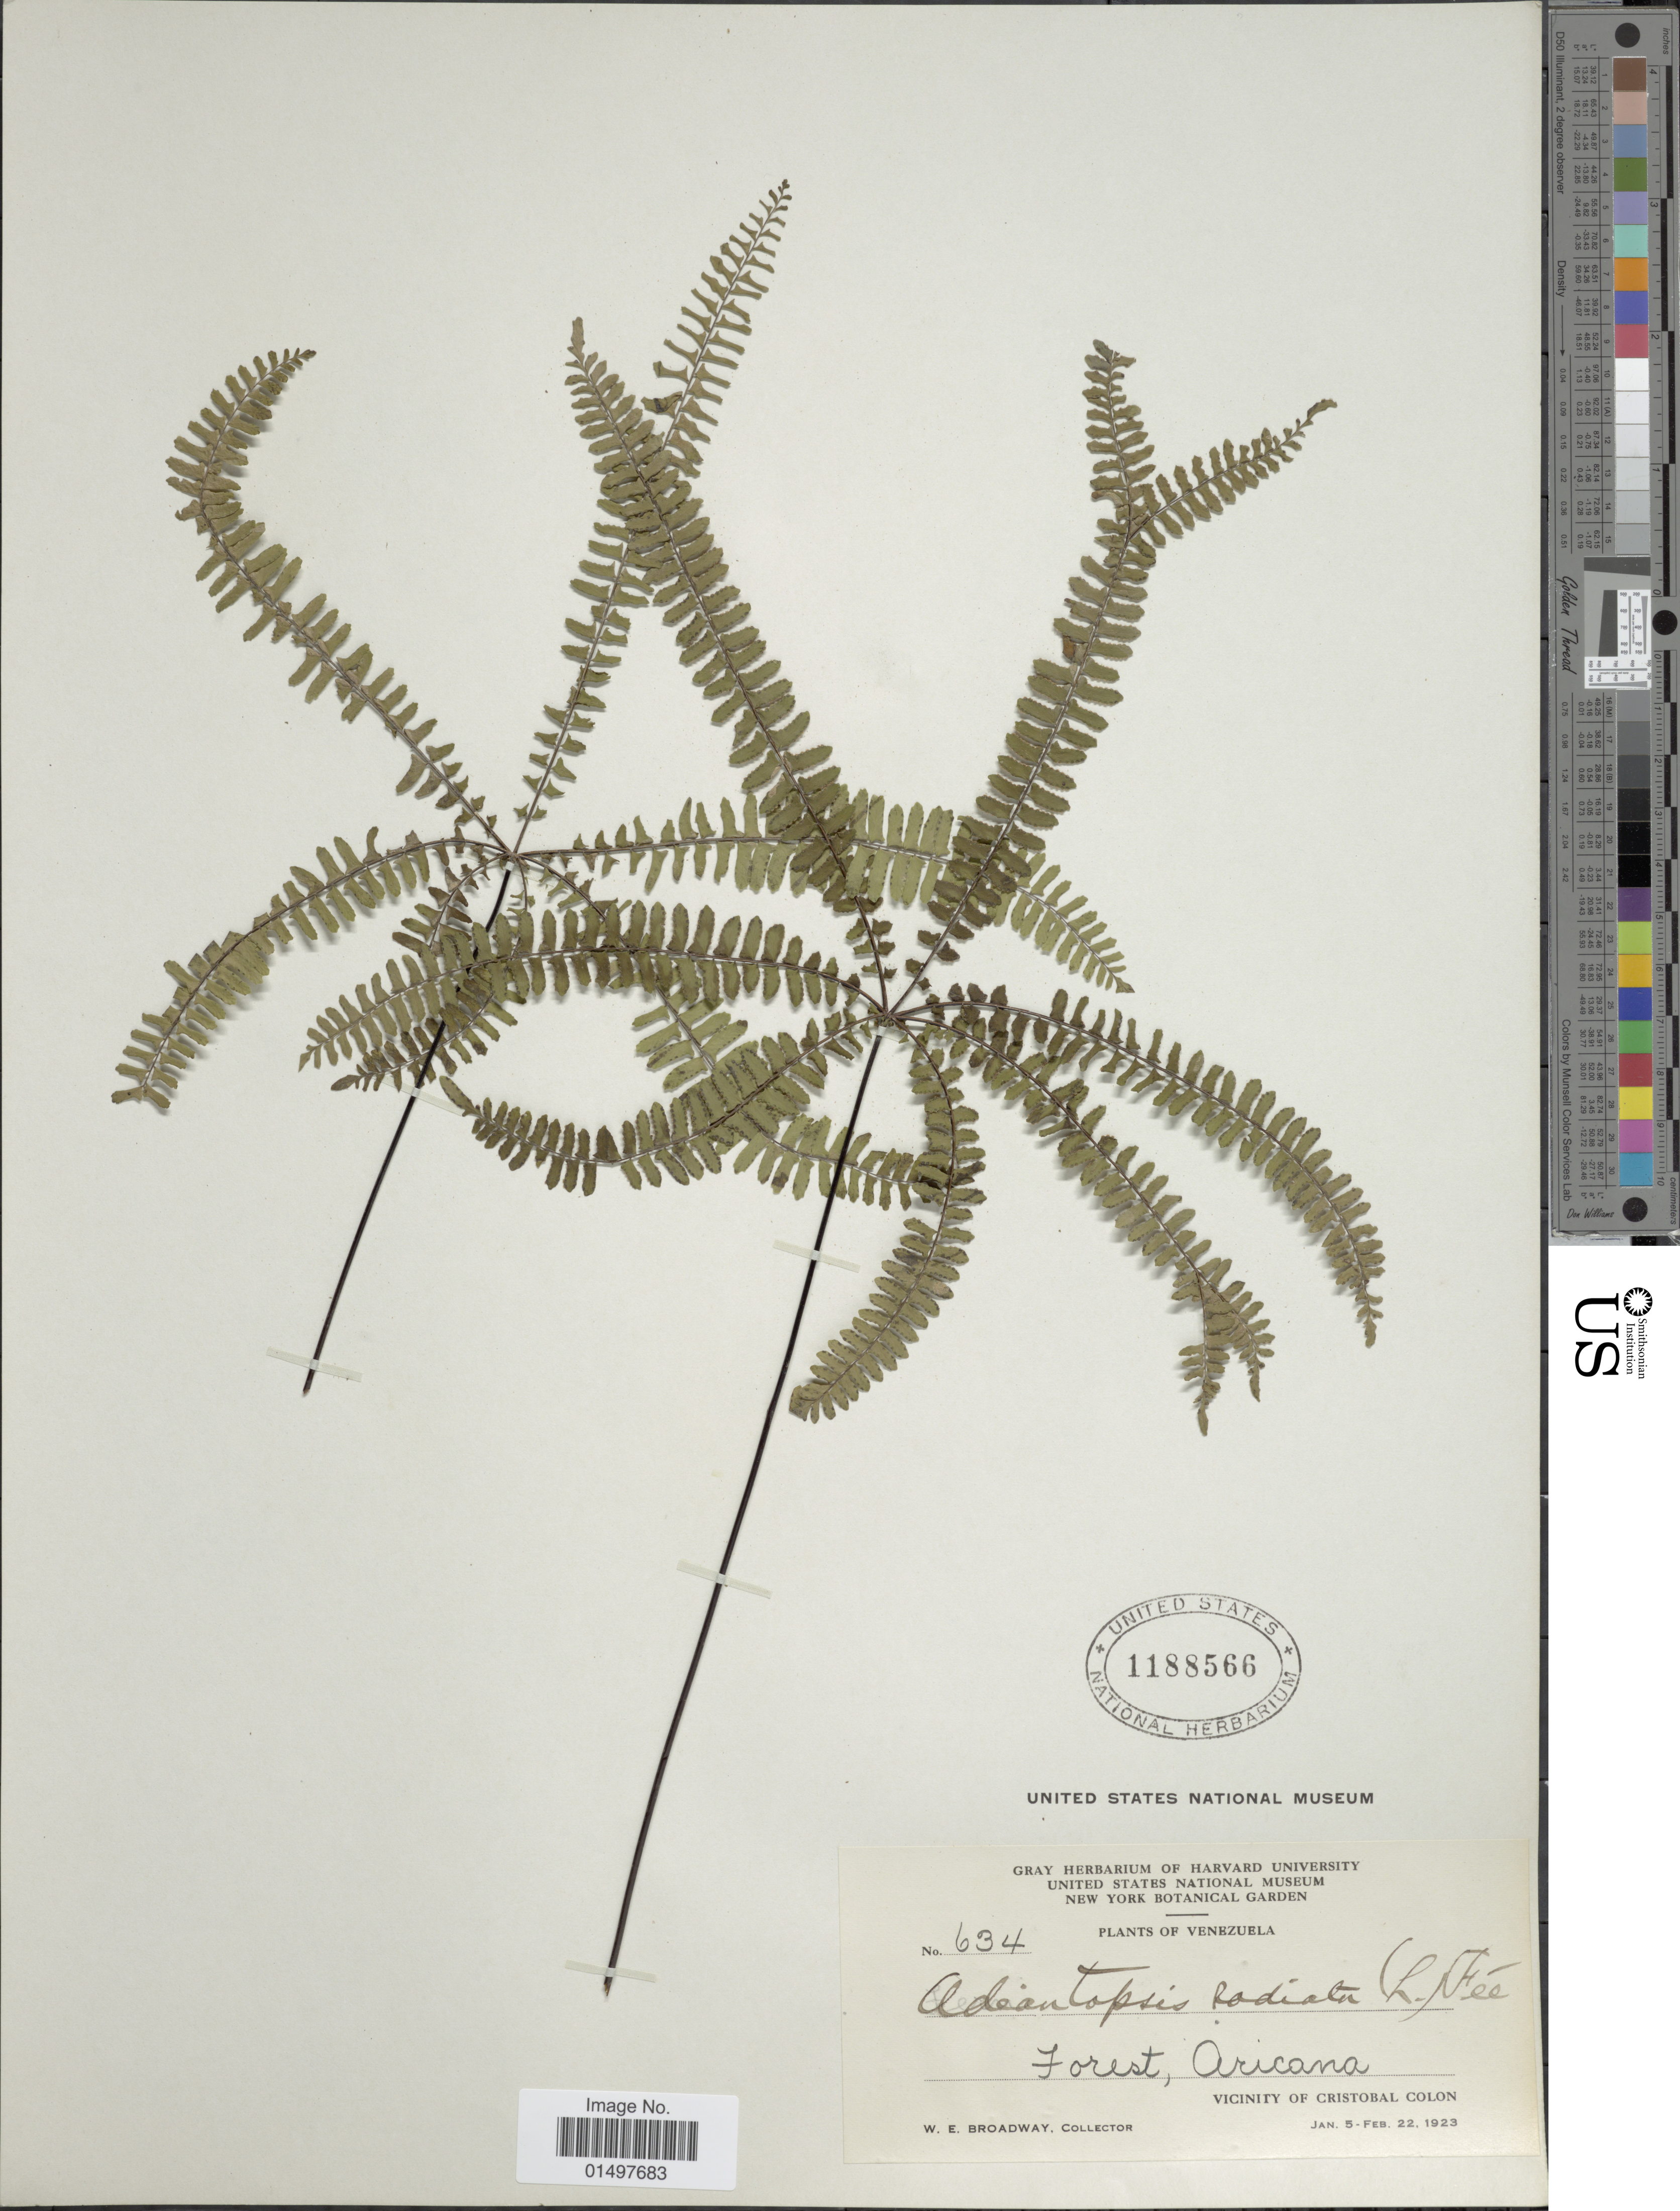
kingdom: Plantae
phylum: Tracheophyta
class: Polypodiopsida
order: Polypodiales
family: Pteridaceae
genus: Adiantopsis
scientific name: Adiantopsis radiata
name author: (L.) Fée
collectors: W. E. Broadway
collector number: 634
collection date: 1923-01-05/1923-02-22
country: Venezuela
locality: The Balcon, woodlands. Vicinity of Cristobal Colon. Aricana.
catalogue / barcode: US 1188566